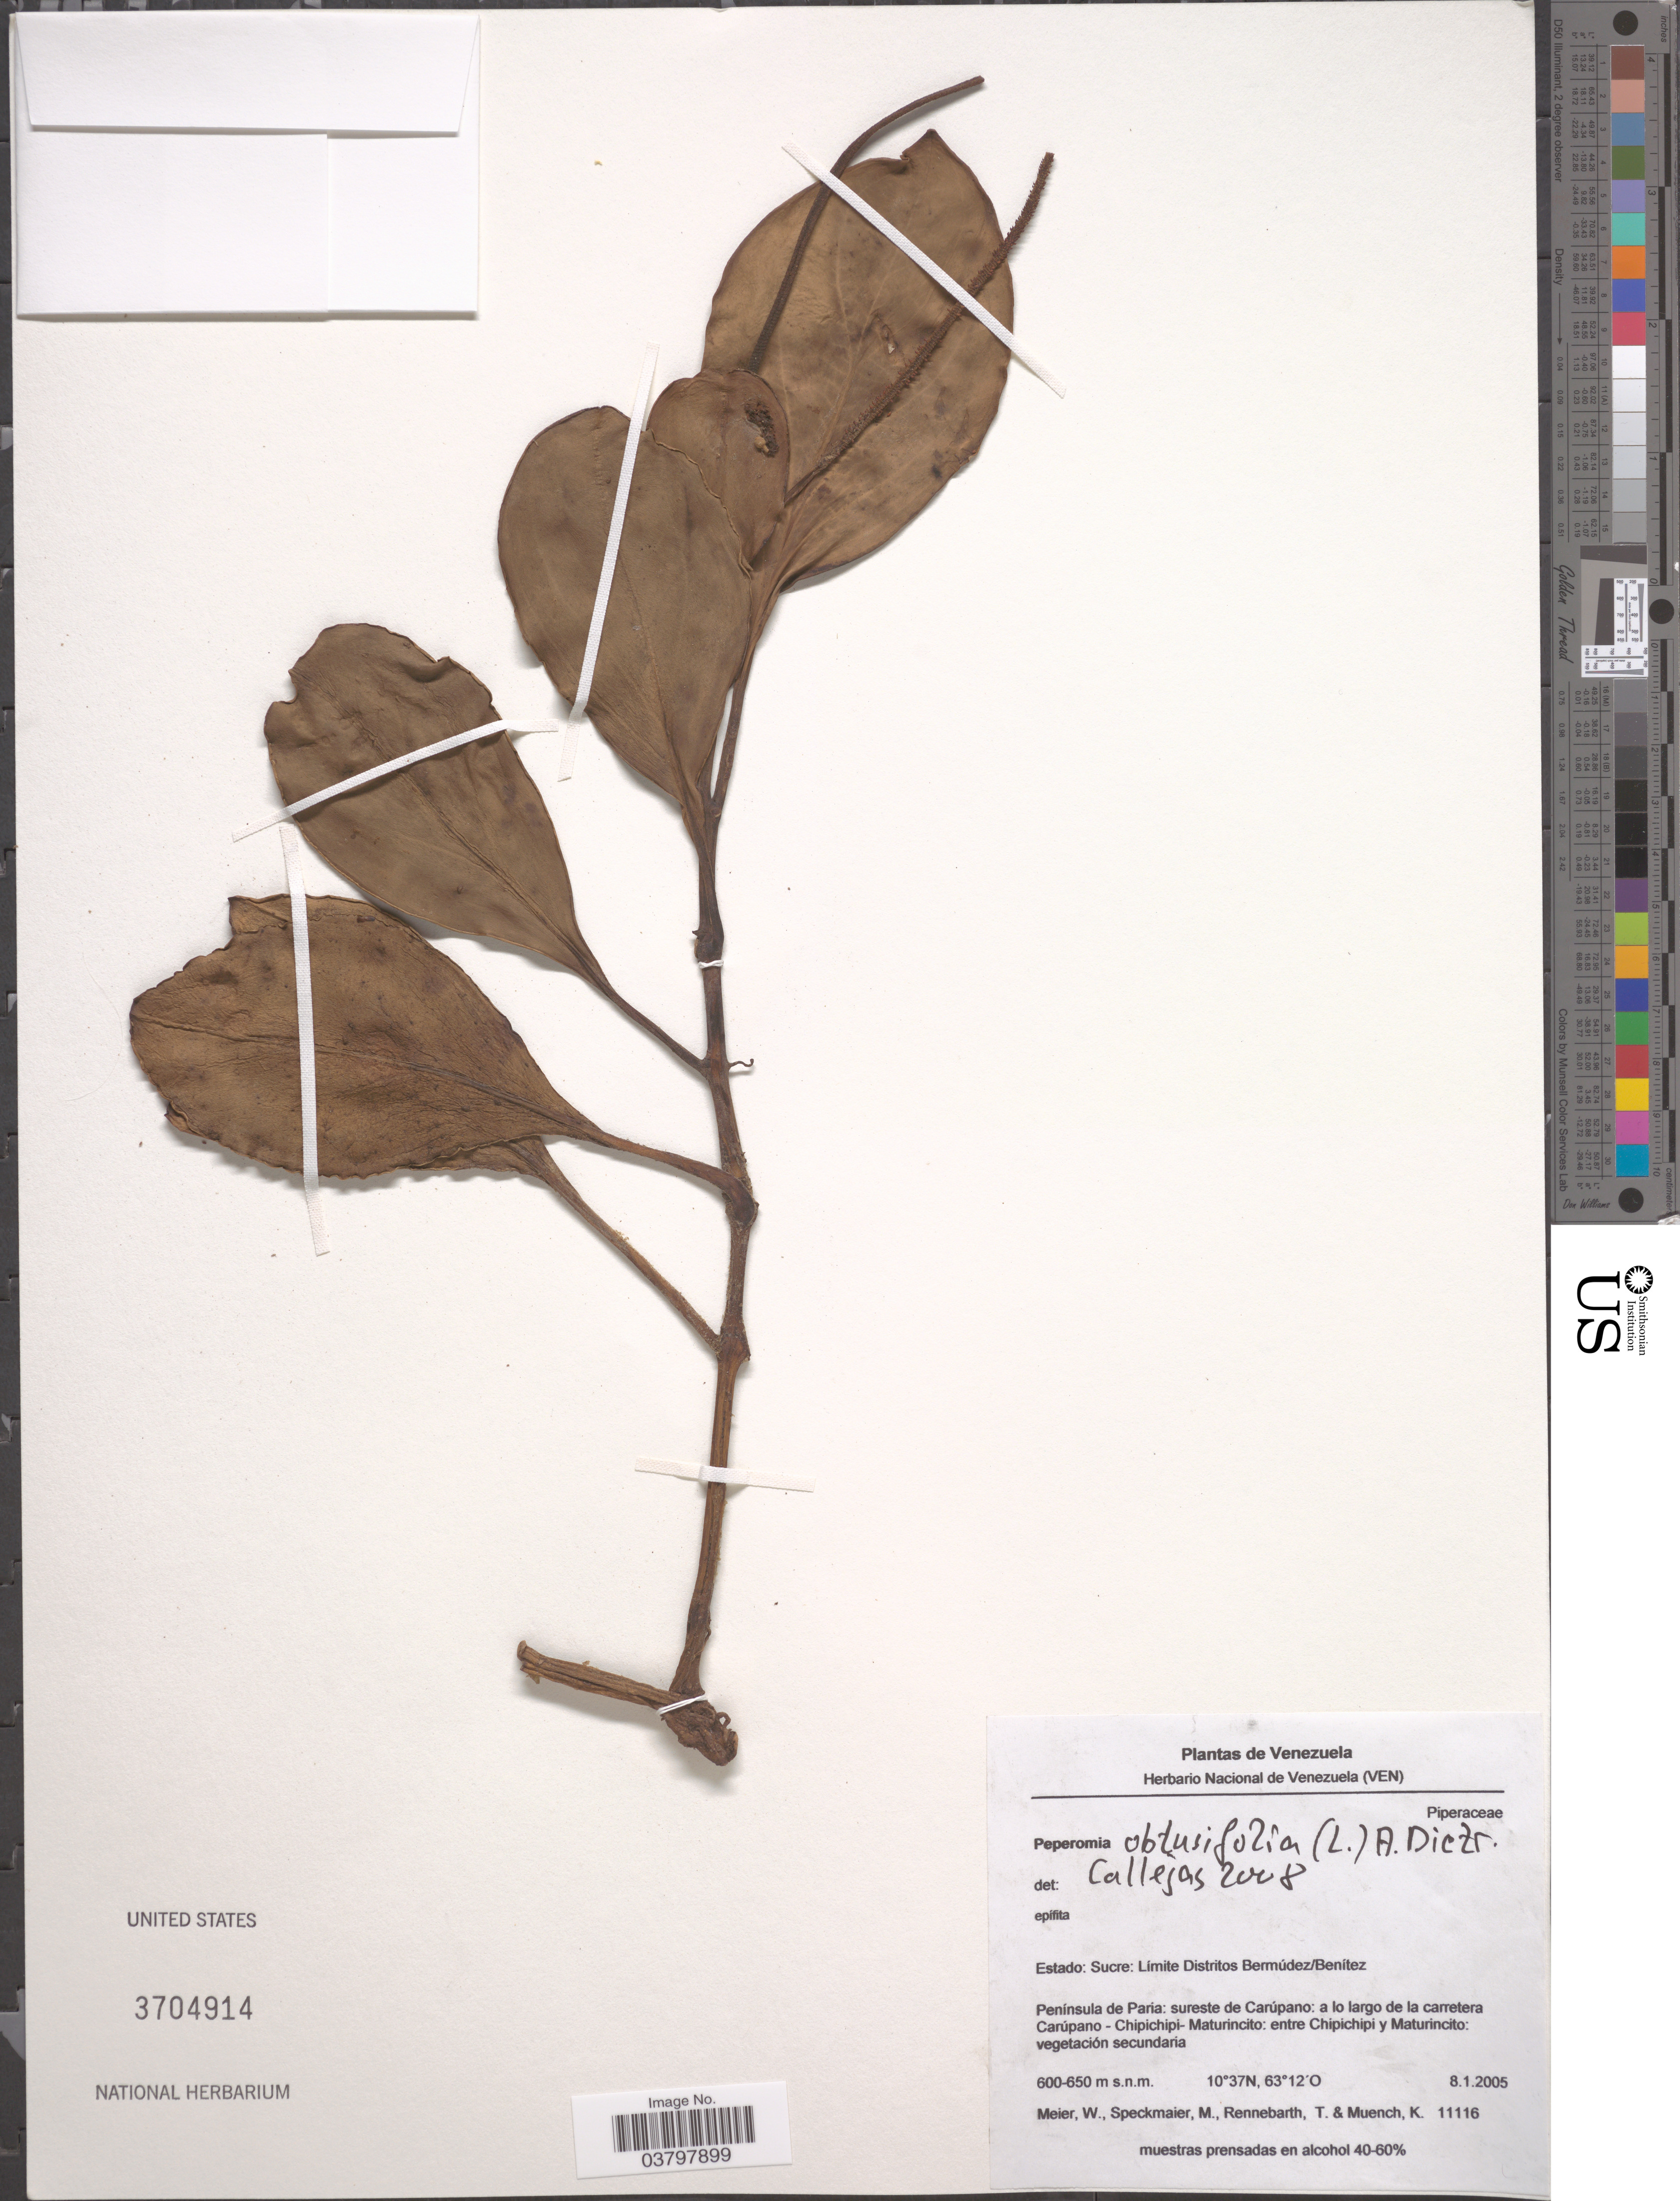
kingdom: Plantae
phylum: Tracheophyta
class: Magnoliopsida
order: Piperales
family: Piperaceae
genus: Peperomia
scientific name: Peperomia obtusifolia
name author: (L.) A. Dietr.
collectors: W. Meier, M. Speckmaier, T. Rennebarth & K. Muench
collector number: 11116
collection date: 2005-01-08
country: Venezuela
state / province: Sucre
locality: Limite Distritos Bermúdez/Benitez. Península de Paria: sureste de Carúpano: a lo largo de la carretera Carúpano - Chipichipi - Maturincito: entre Chipichipi y Maturincito: vegetación secundaria.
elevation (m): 600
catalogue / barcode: US 3704914